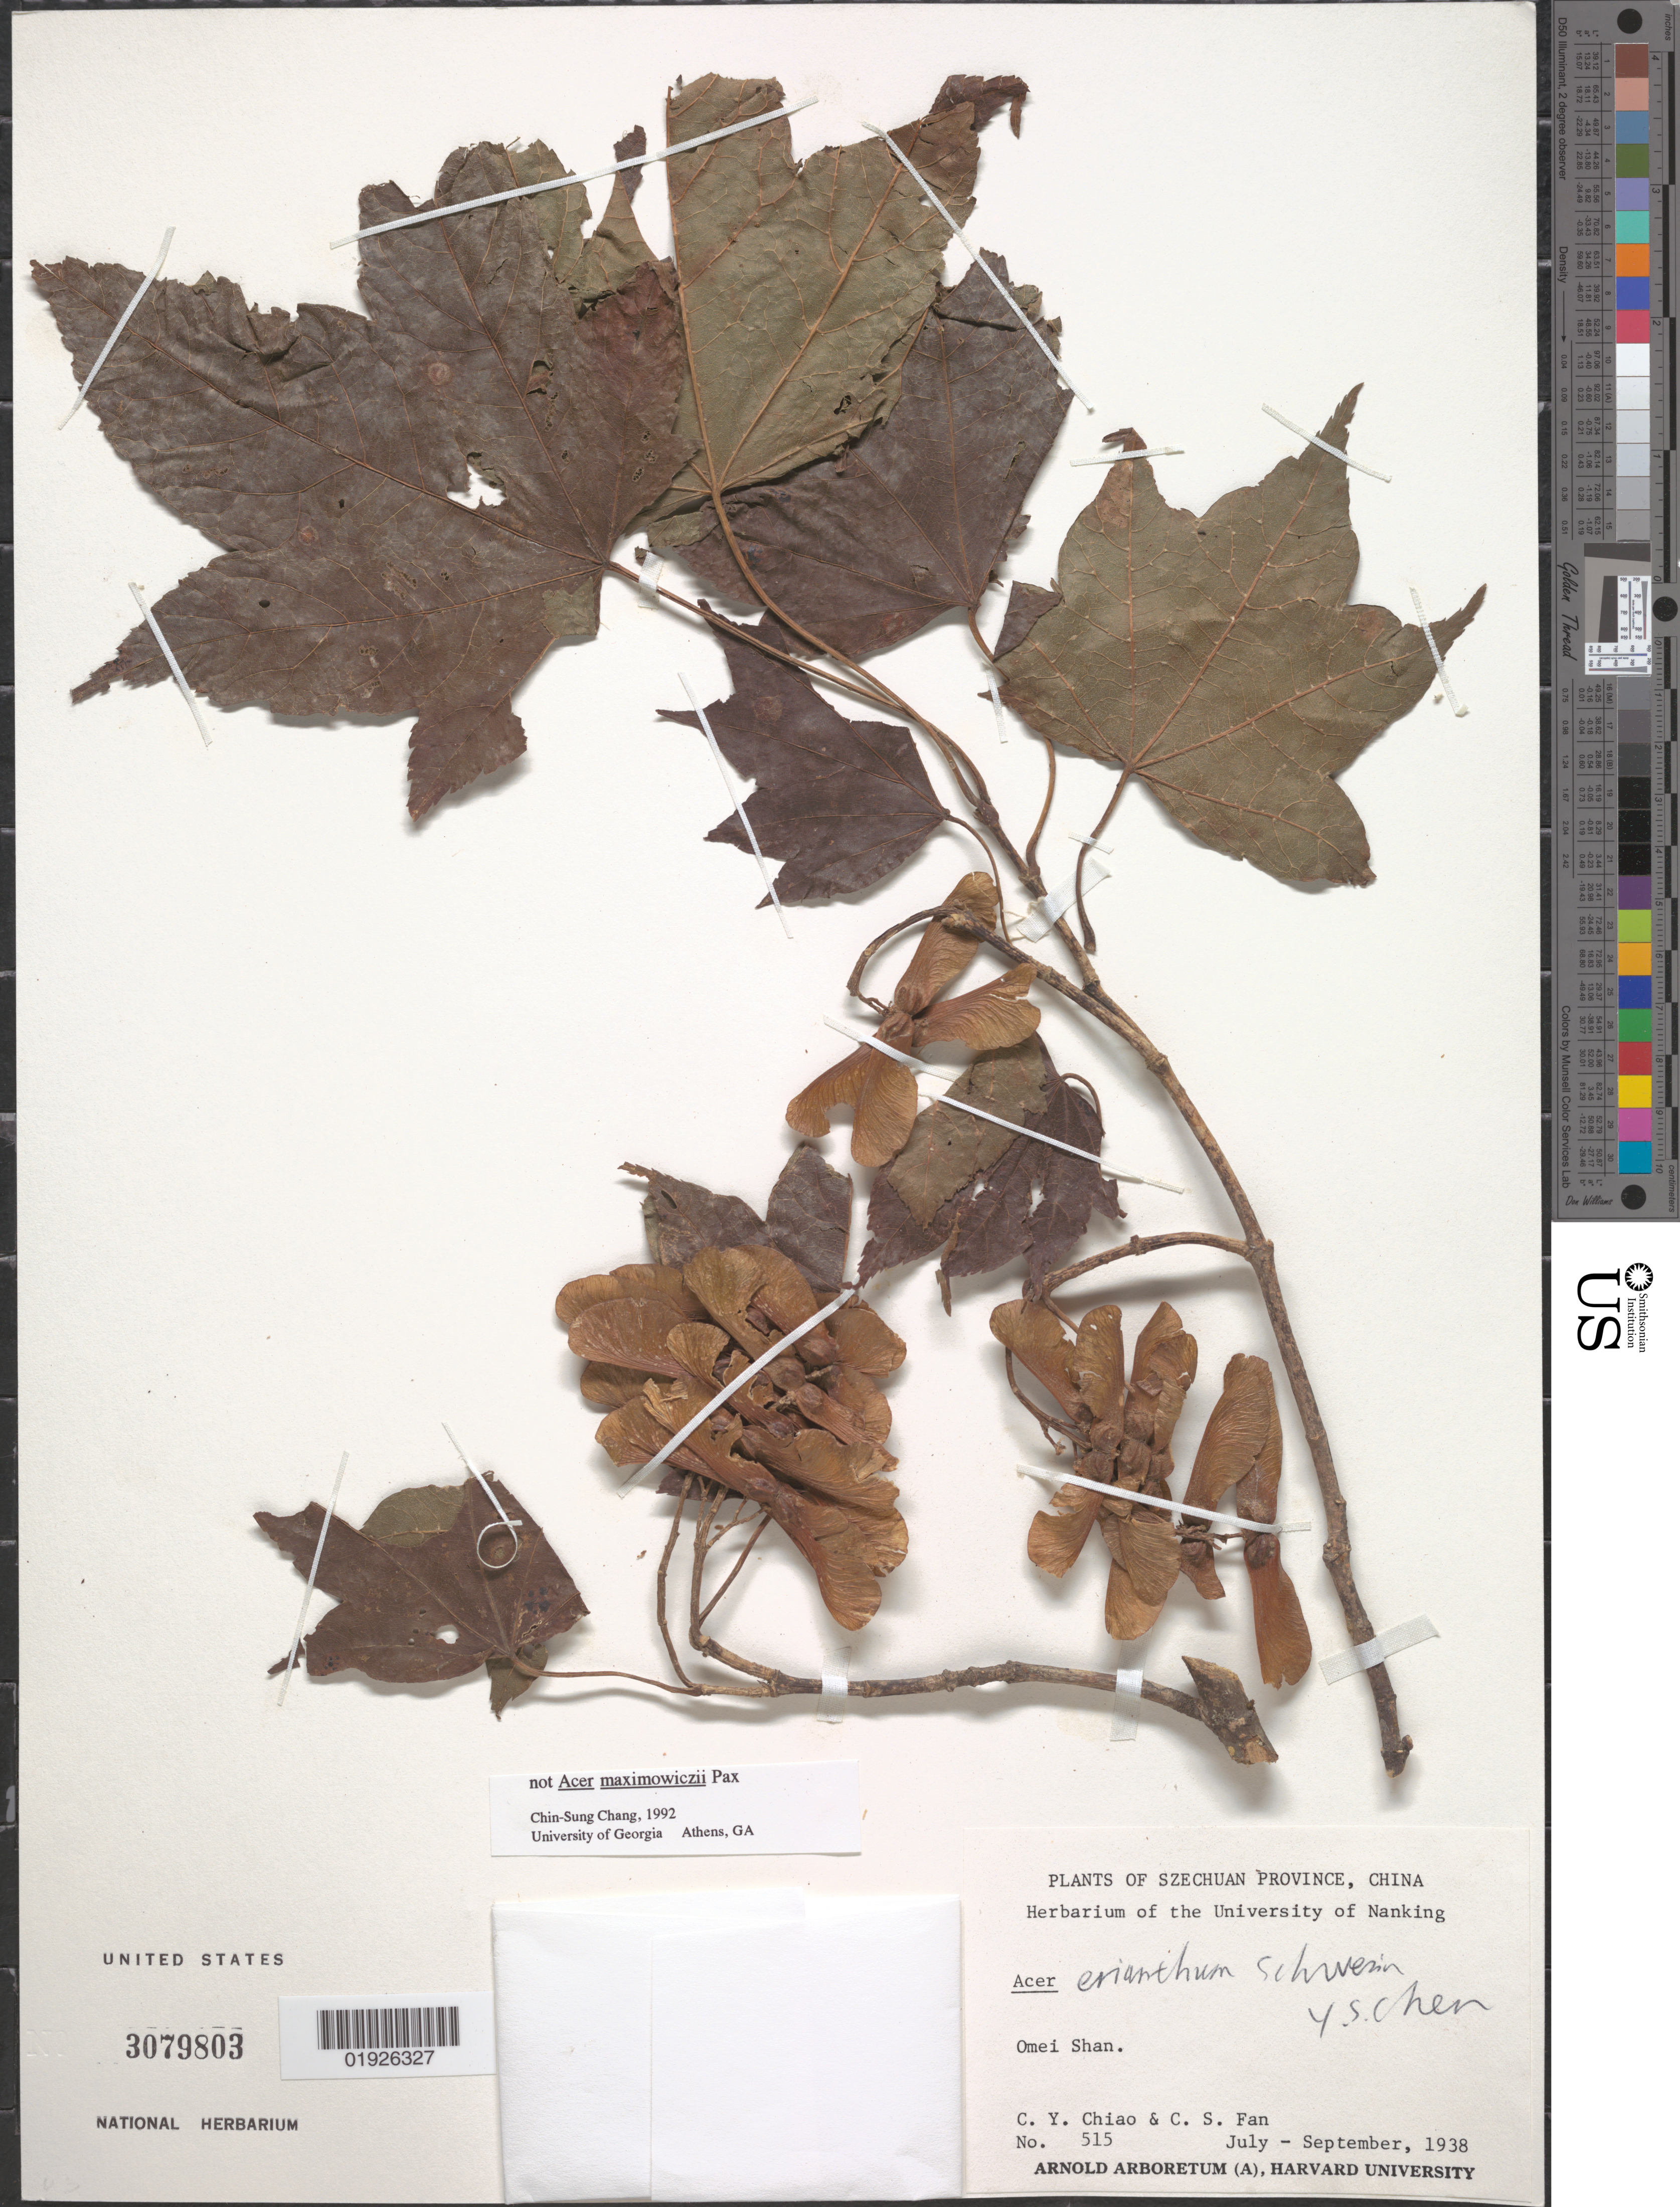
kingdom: Plantae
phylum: Tracheophyta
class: Magnoliopsida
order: Sapindales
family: Sapindaceae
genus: Acer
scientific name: Acer erianthum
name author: Schwer.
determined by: Chen, Y. S.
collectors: C. Y. Chiao & C. S. Fan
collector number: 515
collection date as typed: Jul 1938 to -- Sep 1938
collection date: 1938-07/1938-09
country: China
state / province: Sichuan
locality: Omei Shan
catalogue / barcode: US 3079803